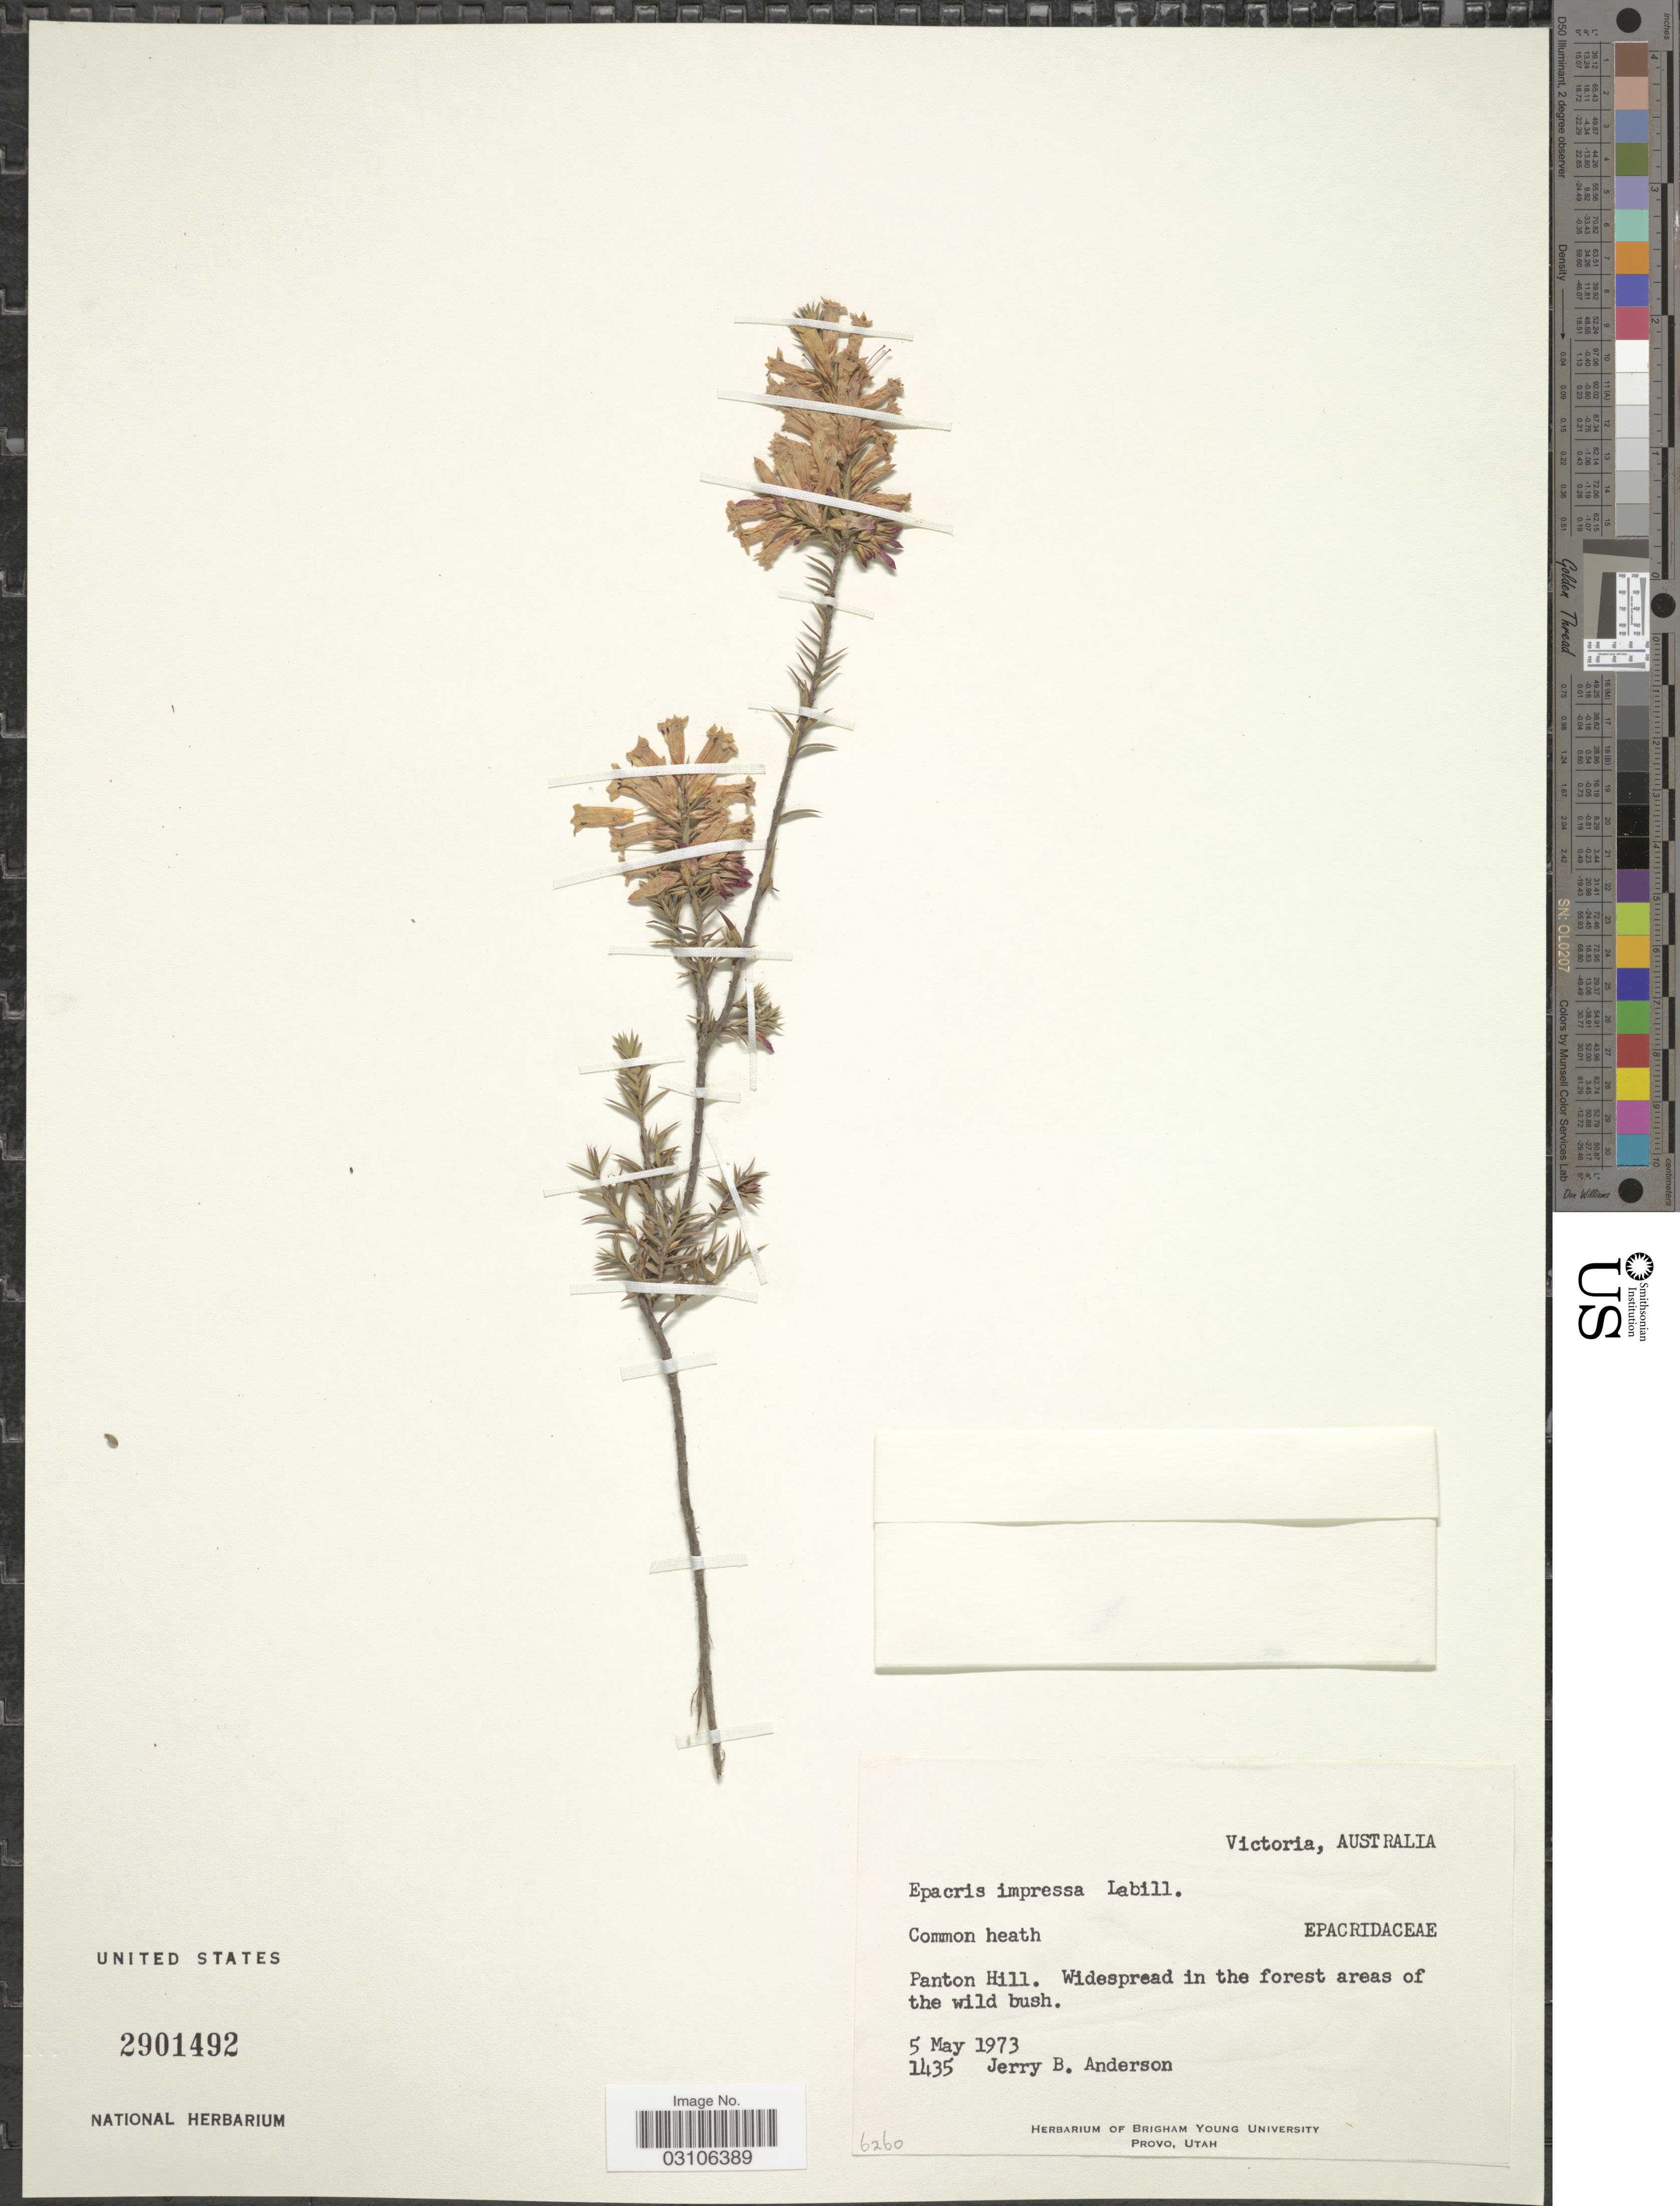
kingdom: Plantae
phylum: Tracheophyta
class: Magnoliopsida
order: Ericales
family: Ericaceae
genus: Epacris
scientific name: Epacris impressa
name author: Labill.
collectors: J. B. Anderson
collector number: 1435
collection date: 1973-05-05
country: Australia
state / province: Victoria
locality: Victoria, Panton Hill.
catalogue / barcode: US 2901492